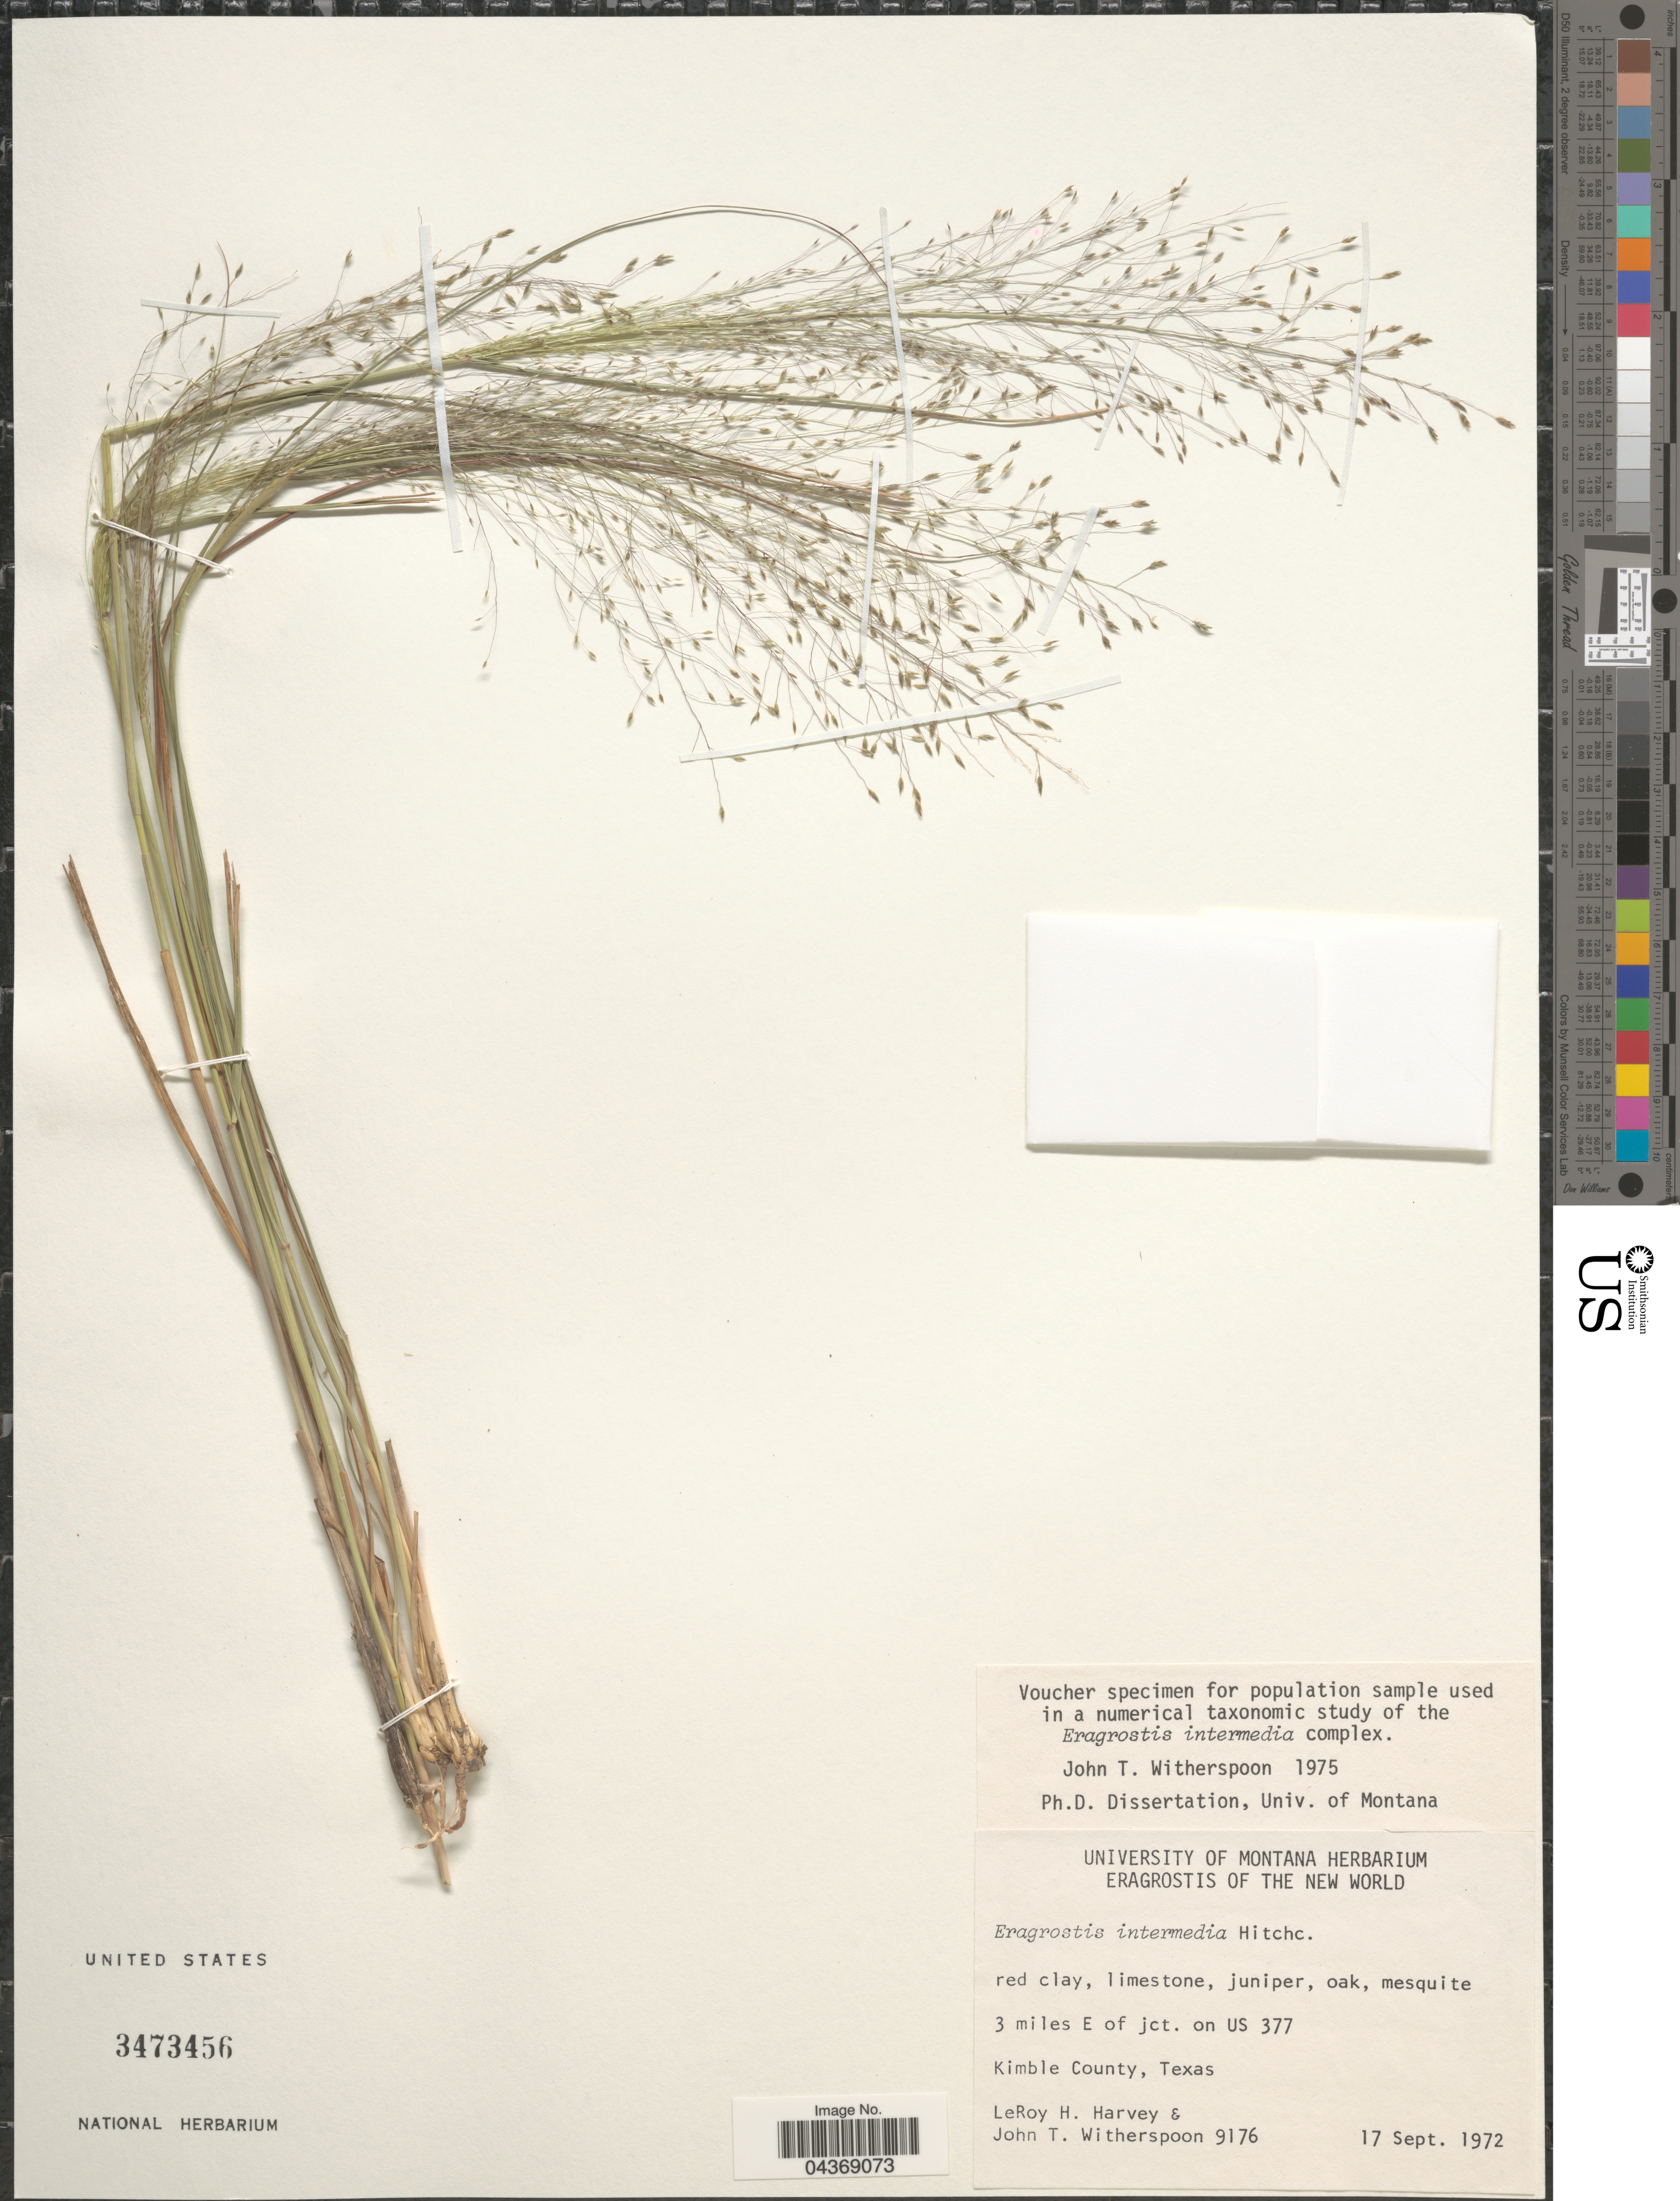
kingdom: Plantae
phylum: Tracheophyta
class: Liliopsida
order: Poales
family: Poaceae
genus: Eragrostis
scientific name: Eragrostis intermedia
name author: Hitchc.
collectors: L. H. Harvey & J. Witherspoon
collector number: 9176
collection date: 1972-09-17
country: United States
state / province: Texas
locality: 3 miles E of jct. on US 377. Kimble County.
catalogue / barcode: US 3473456